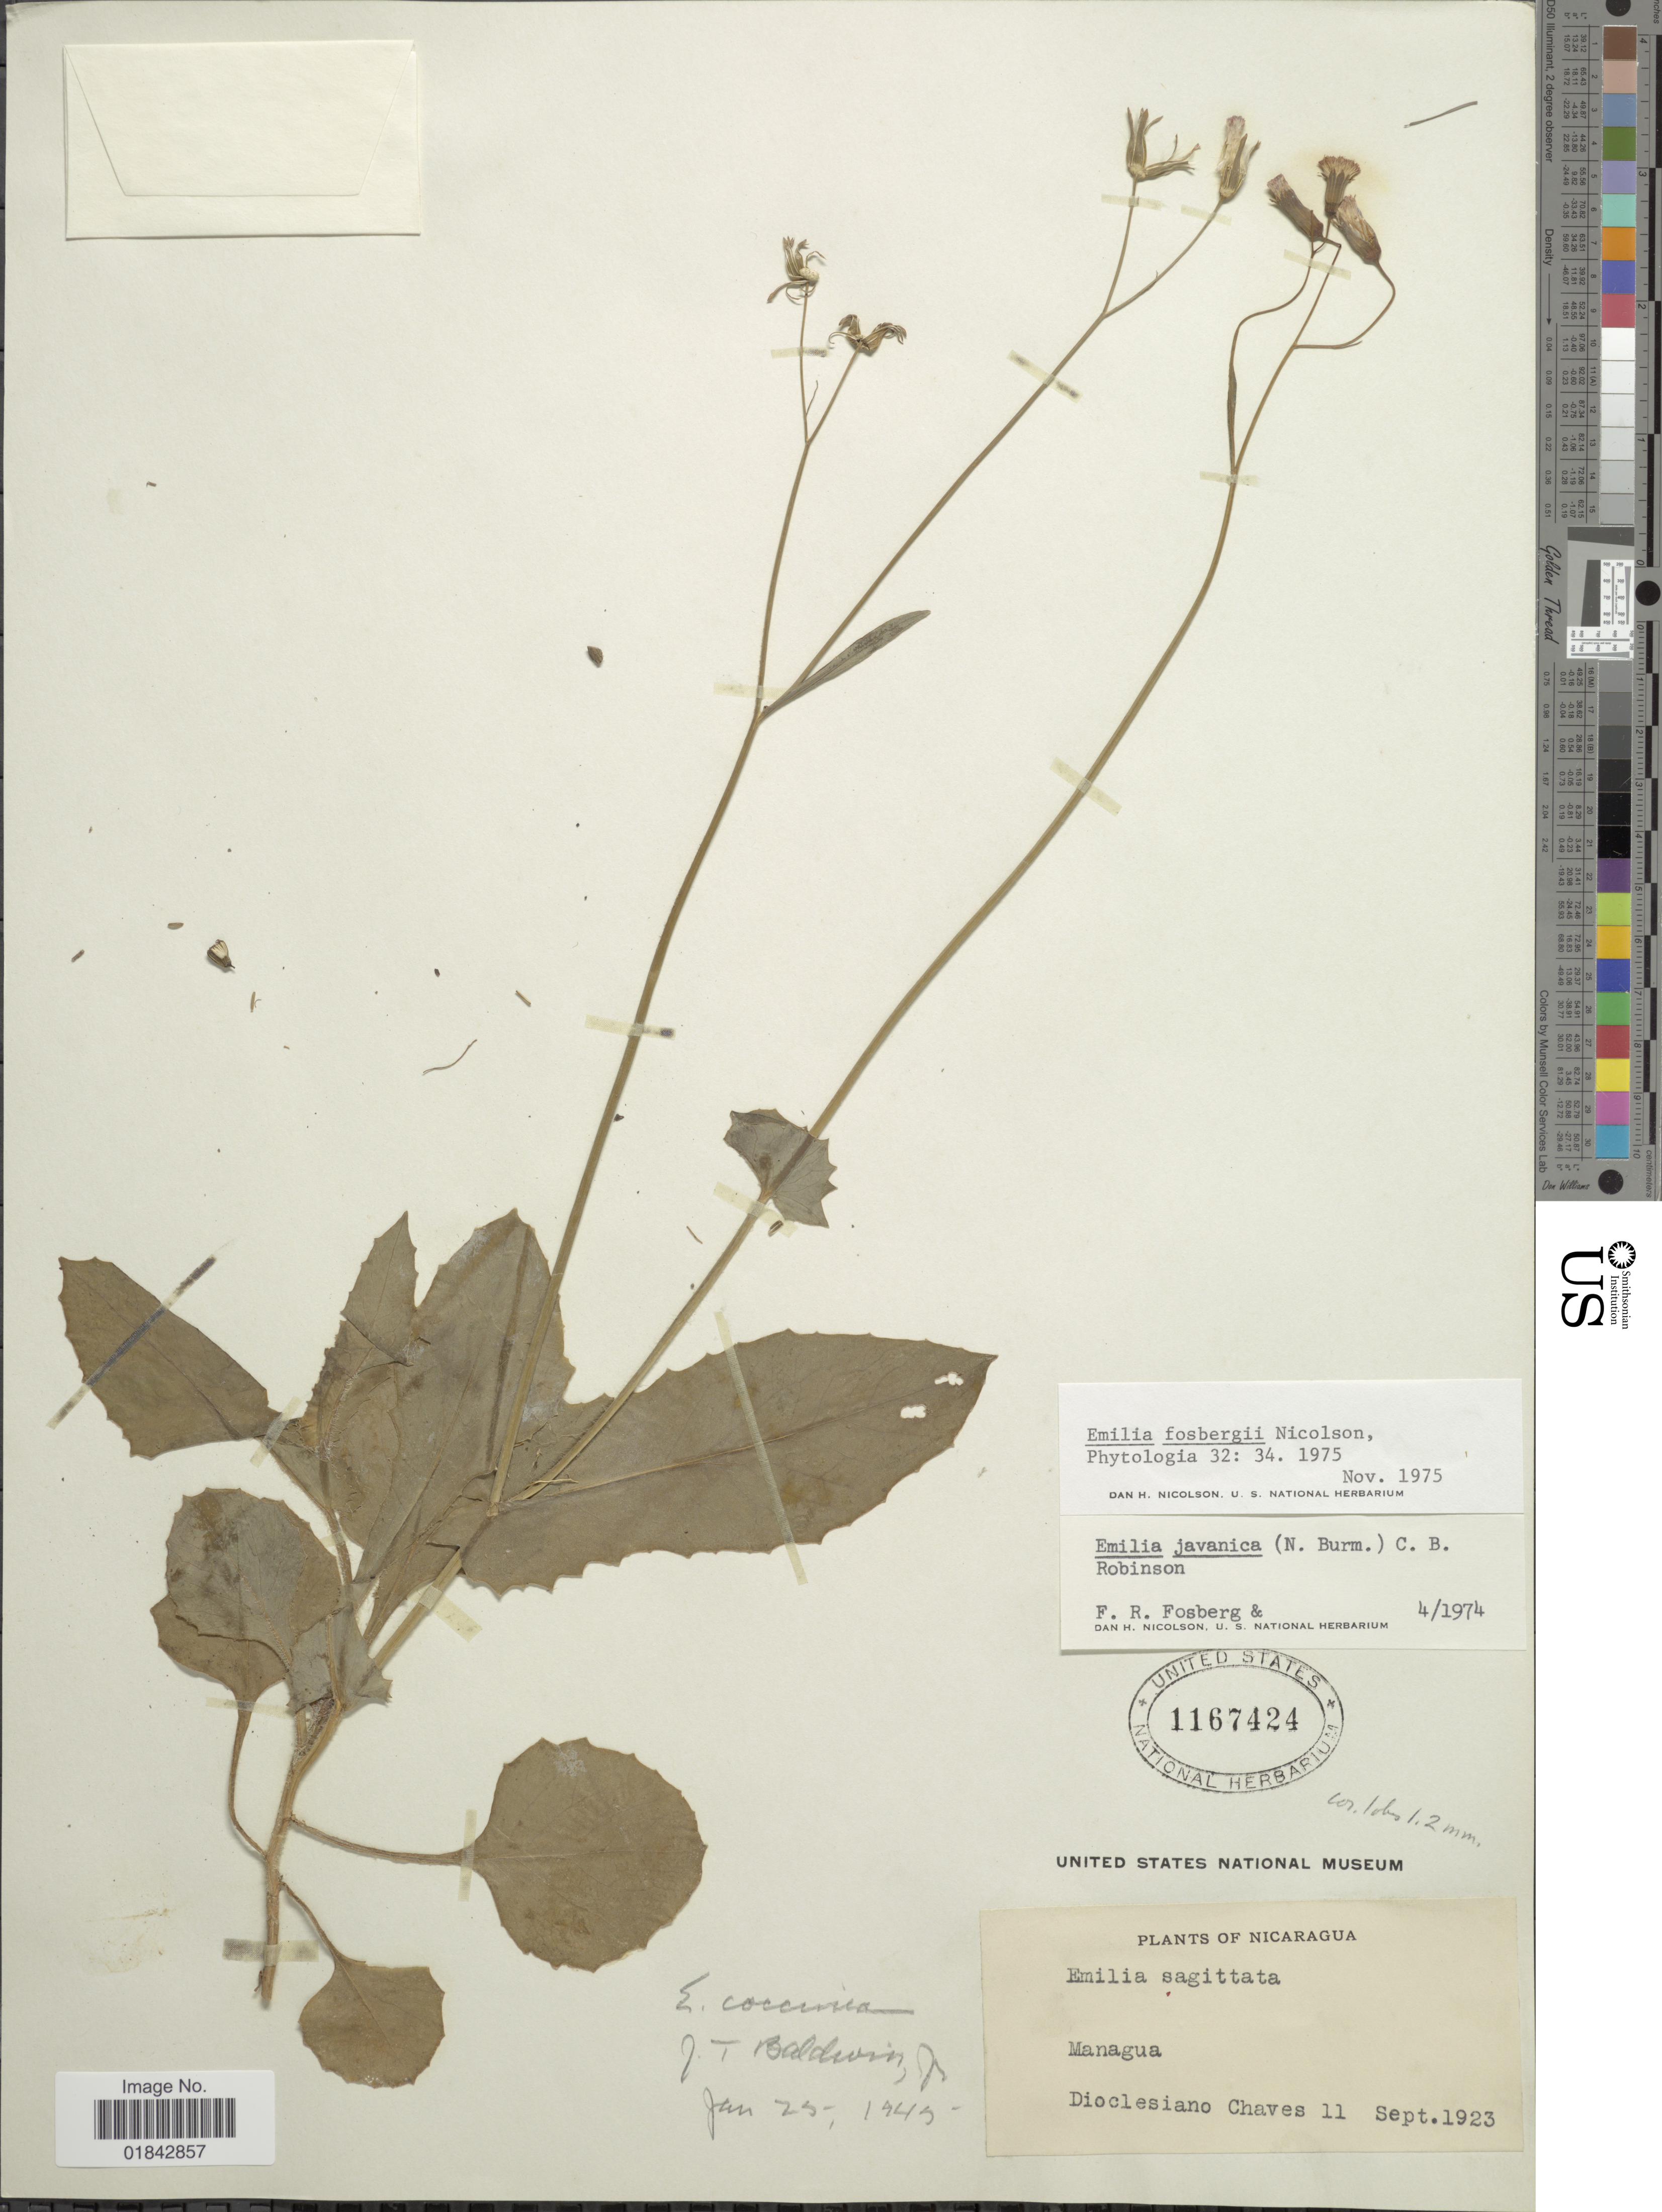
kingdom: Plantae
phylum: Tracheophyta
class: Magnoliopsida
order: Asterales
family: Asteraceae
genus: Emilia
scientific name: Emilia fosbergii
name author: Nicolson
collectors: D. Chaves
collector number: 11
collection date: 1923-09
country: Nicaragua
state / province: Managua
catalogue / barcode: US 1167424